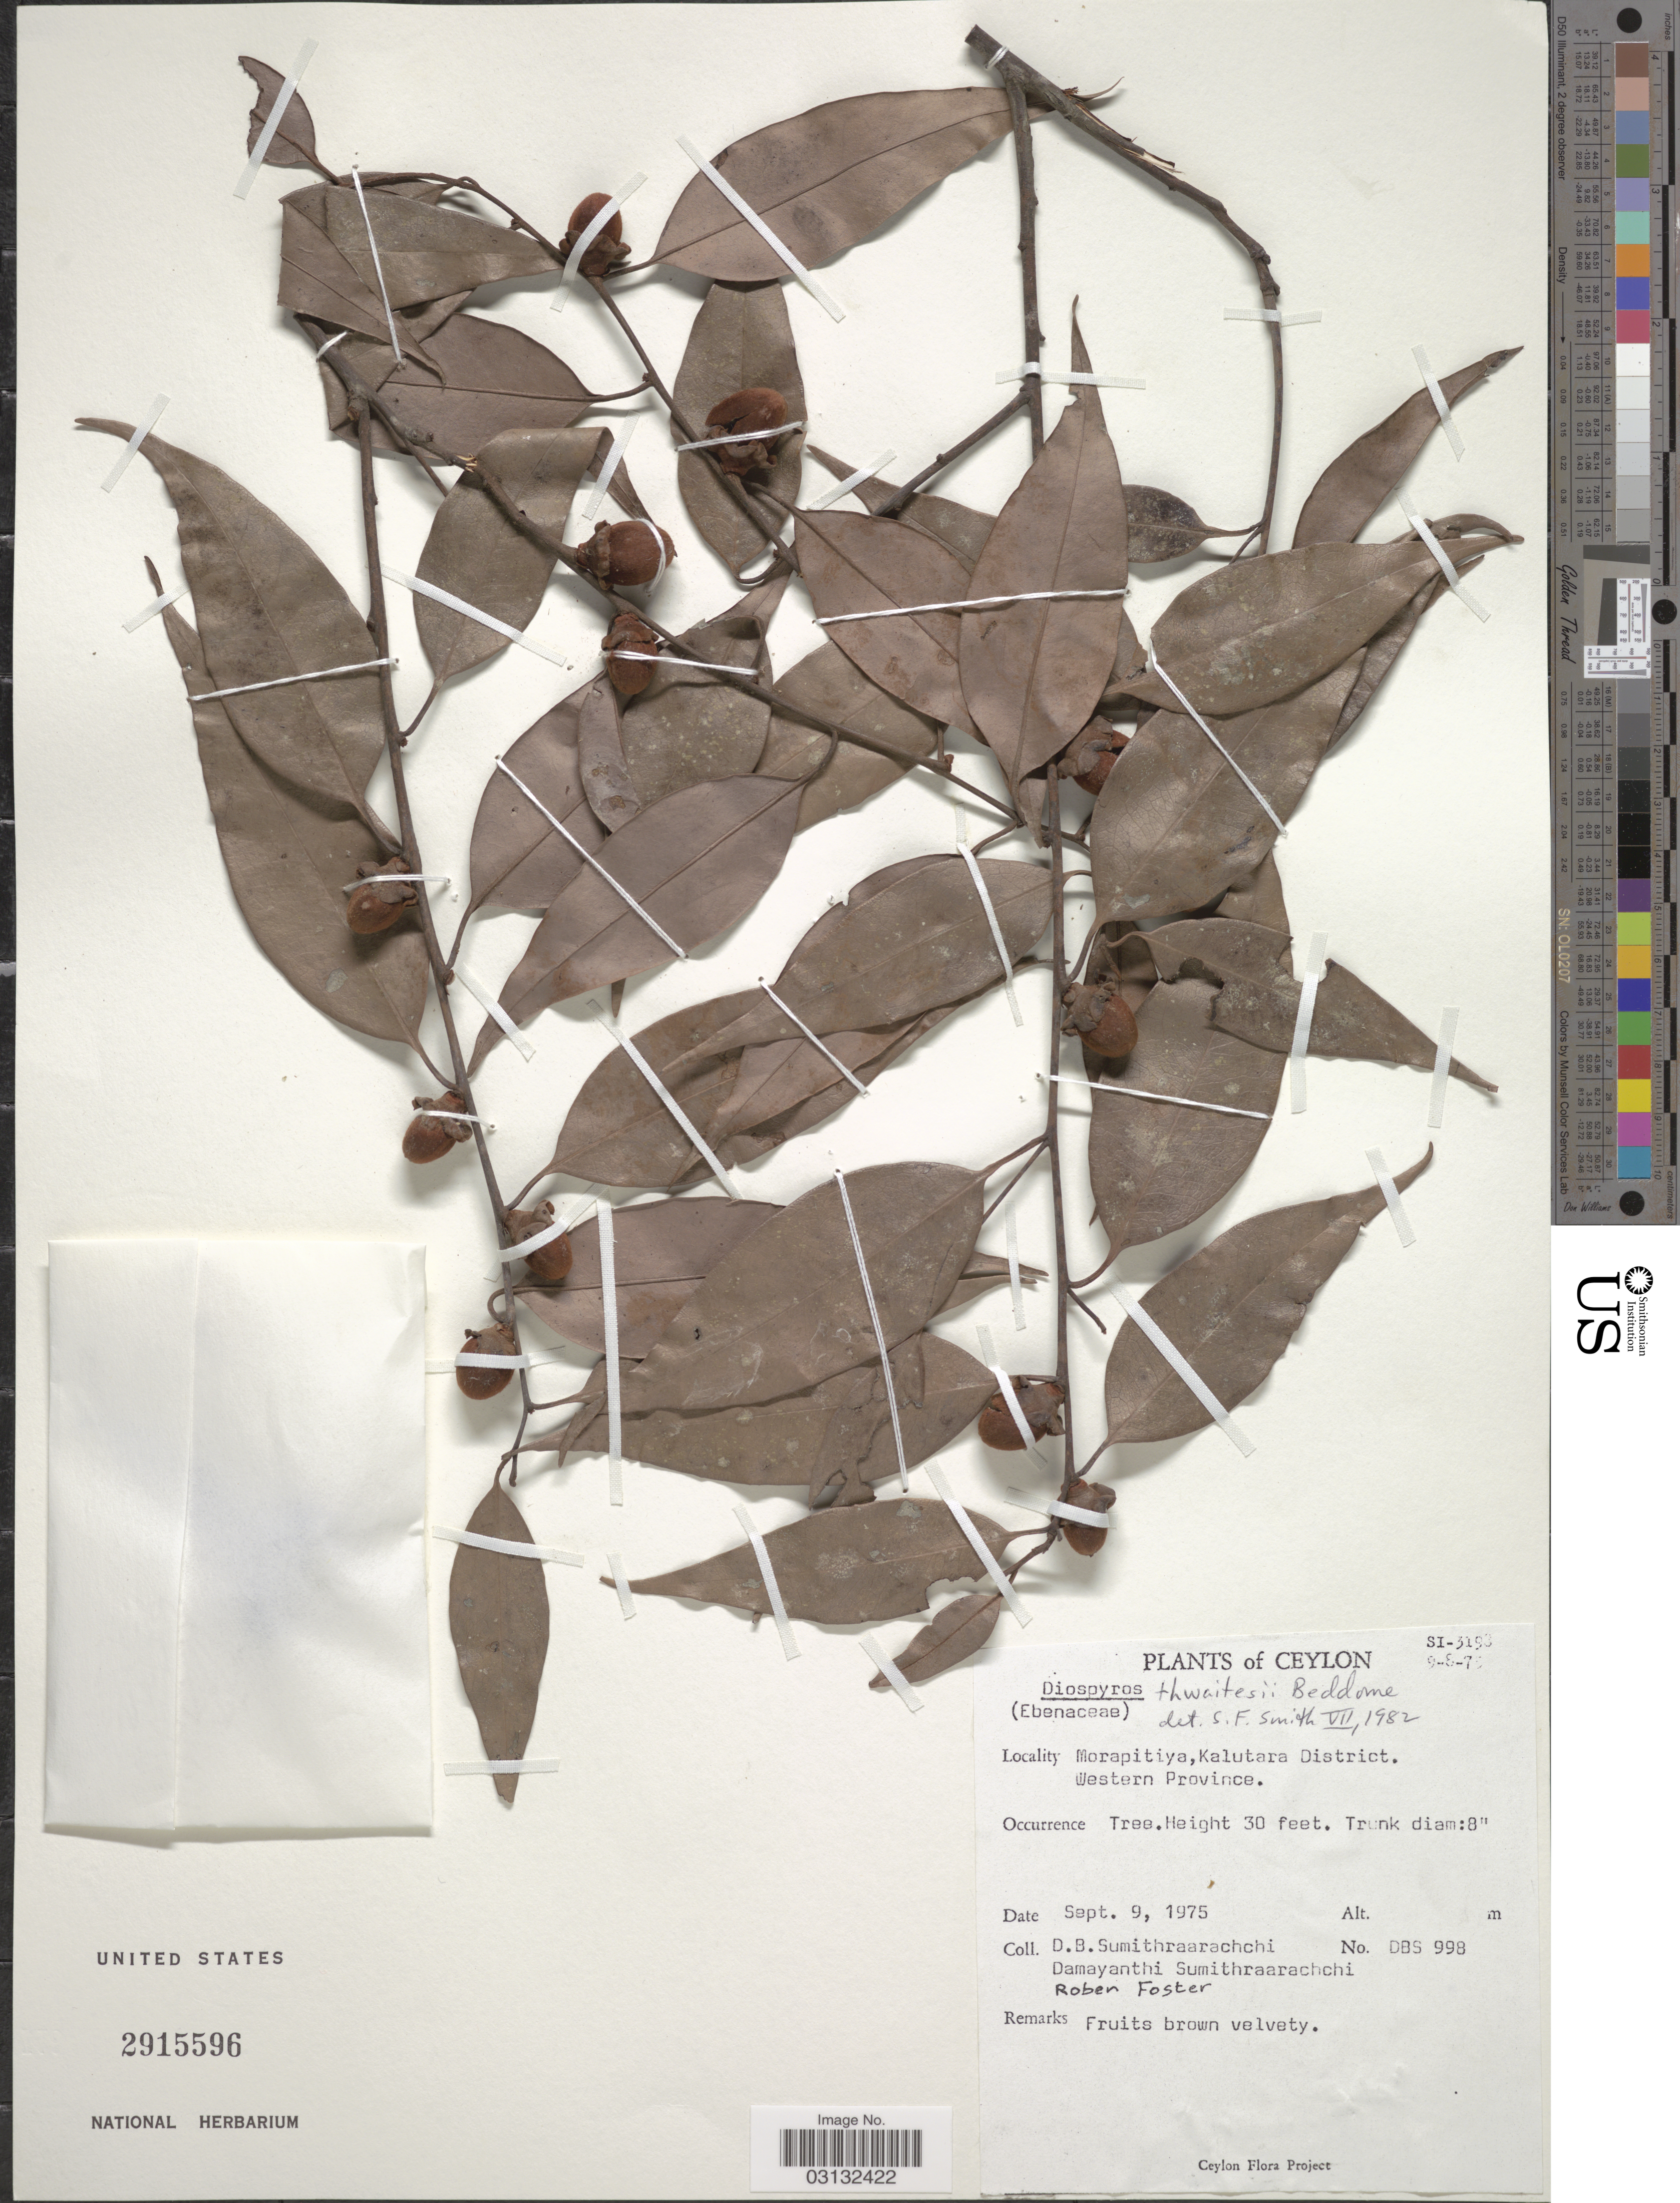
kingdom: Plantae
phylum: Tracheophyta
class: Magnoliopsida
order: Ericales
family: Ebenaceae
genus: Diospyros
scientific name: Diospyros thwaitesii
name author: Bedd.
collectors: D. B. Sumithraarachchi, D. Sumithraarachchi & R. Foster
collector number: DBS 998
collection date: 1975-09-09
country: Sri Lanka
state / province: Western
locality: Ceylon. Morapitiya, Kalutara District.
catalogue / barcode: US 2915596